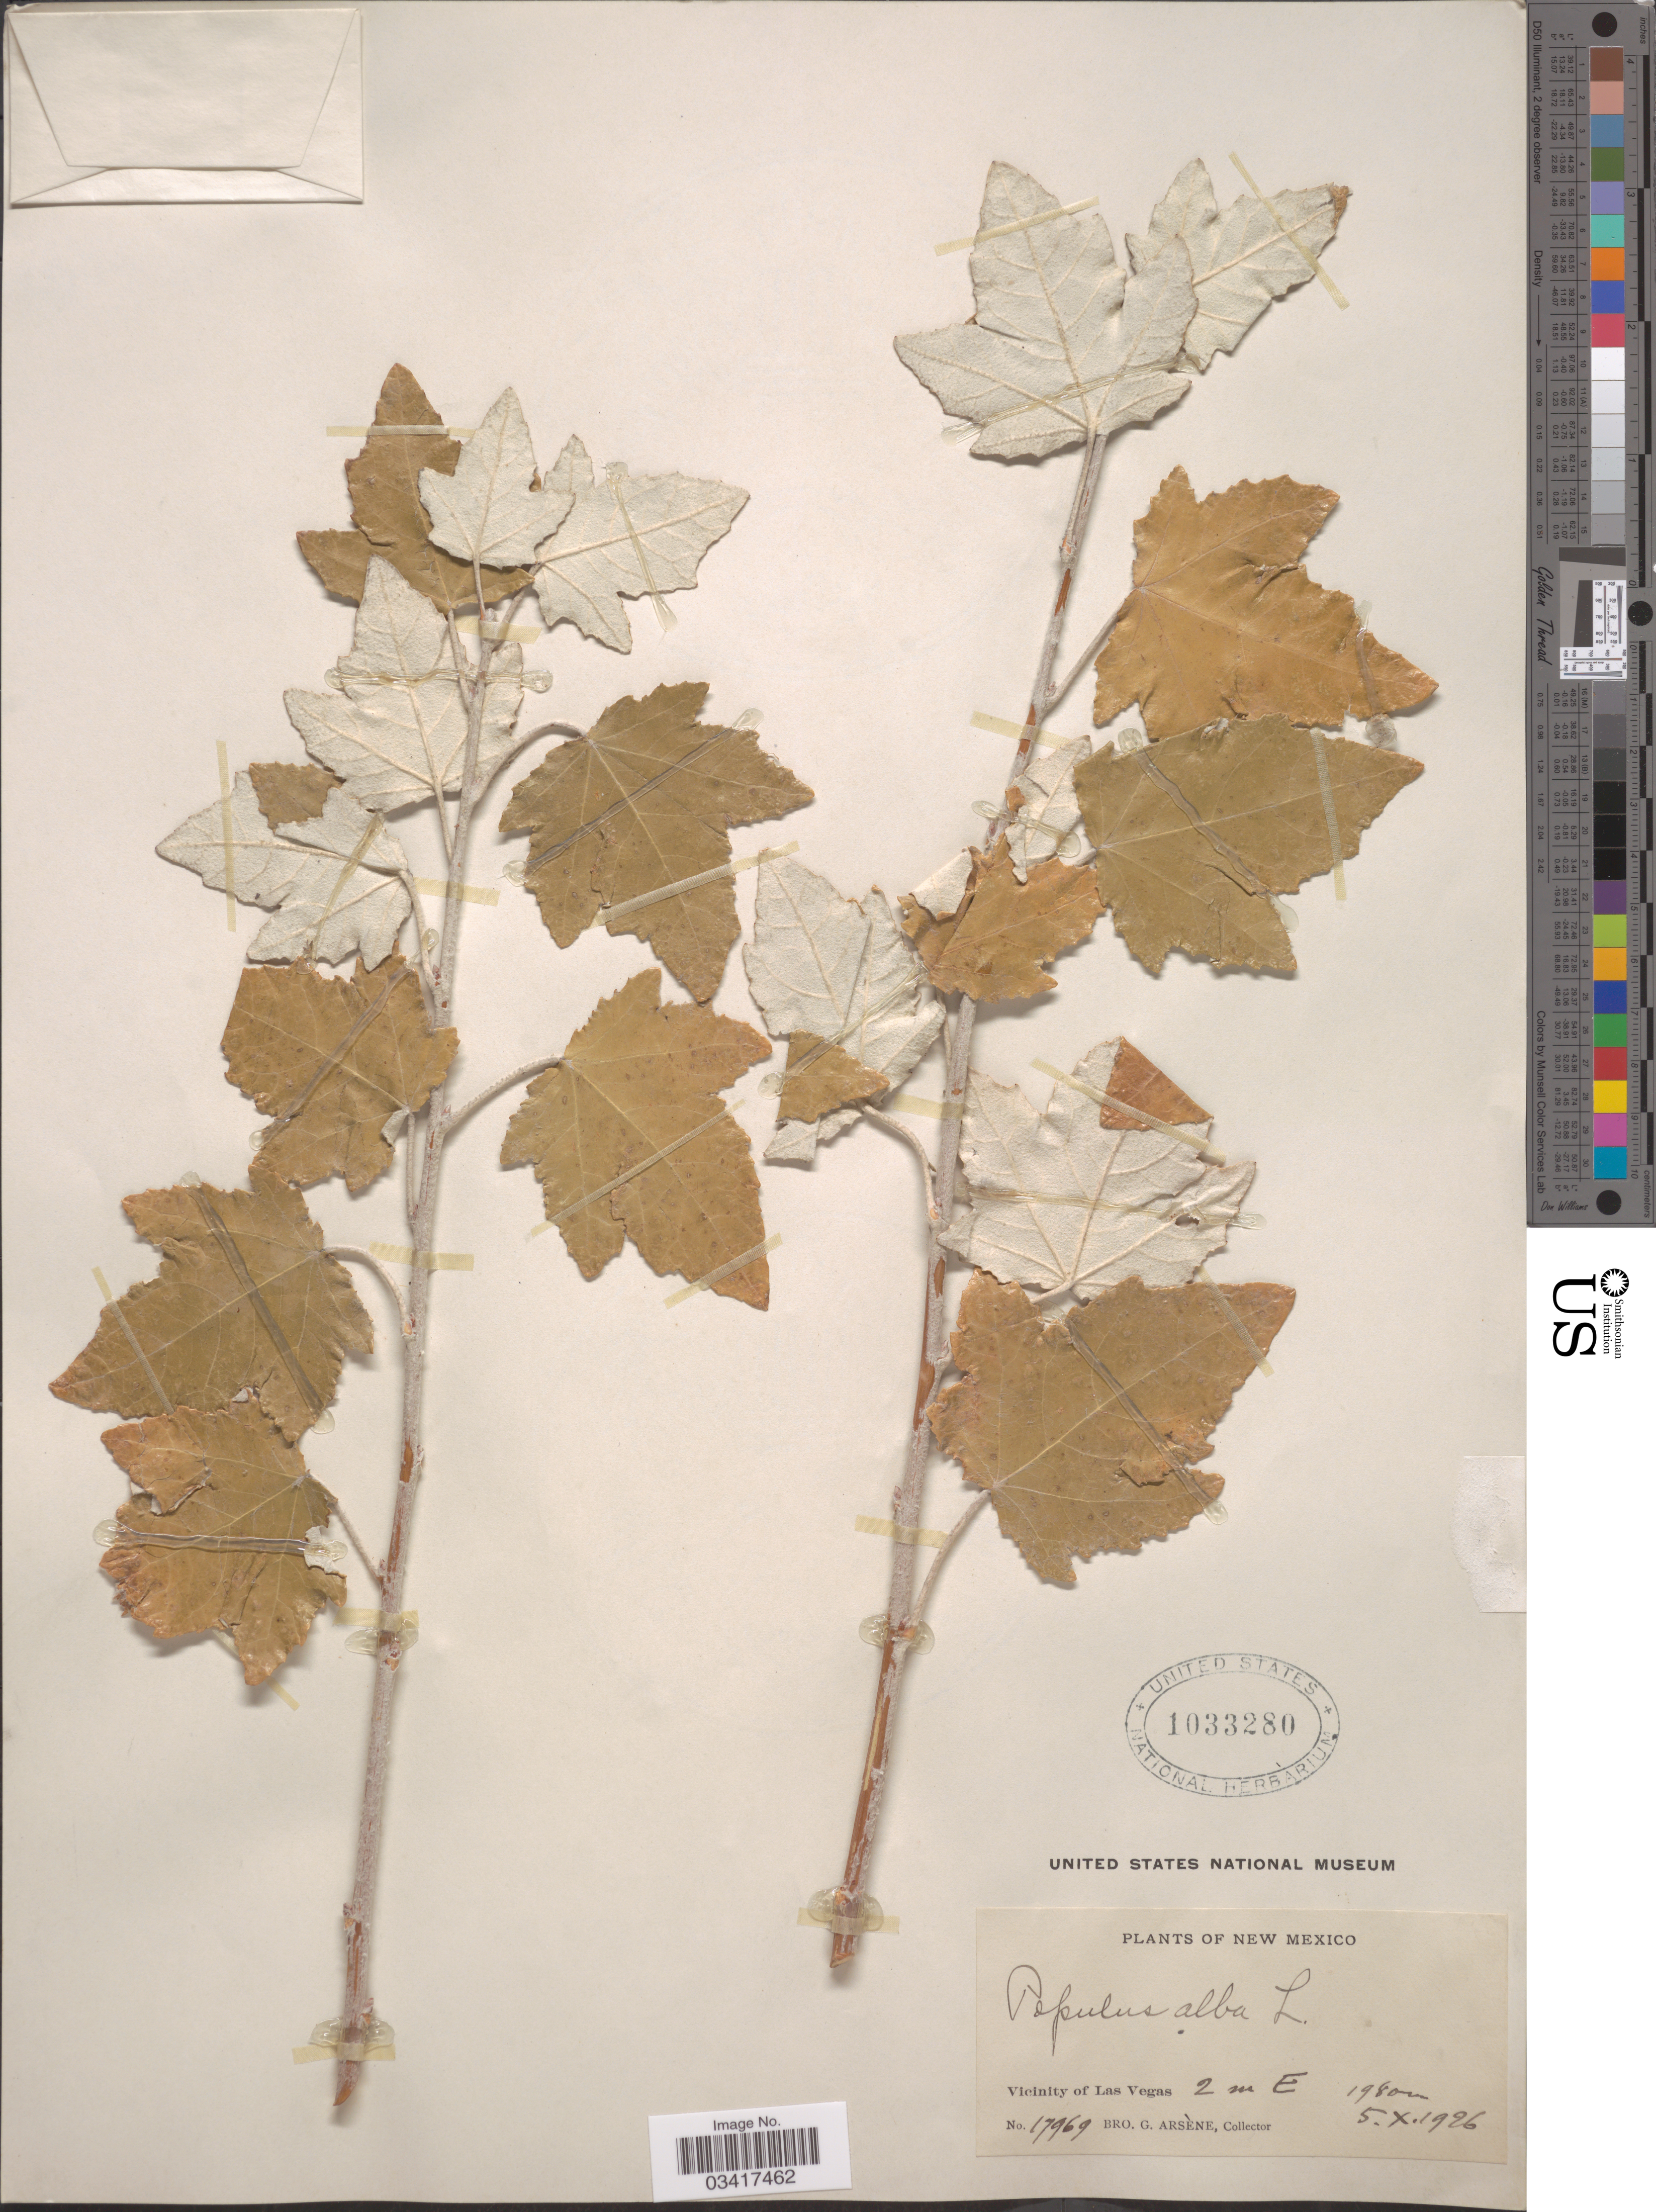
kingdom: Plantae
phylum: Tracheophyta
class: Magnoliopsida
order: Malpighiales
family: Salicaceae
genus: Populus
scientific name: Populus alba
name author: L.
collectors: Bro. G. Arsène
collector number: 17969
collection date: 1926-10-05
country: United States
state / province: New Mexico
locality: Vicinity of Las Vegas. 2 m E.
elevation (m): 1980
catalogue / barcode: US 1033280